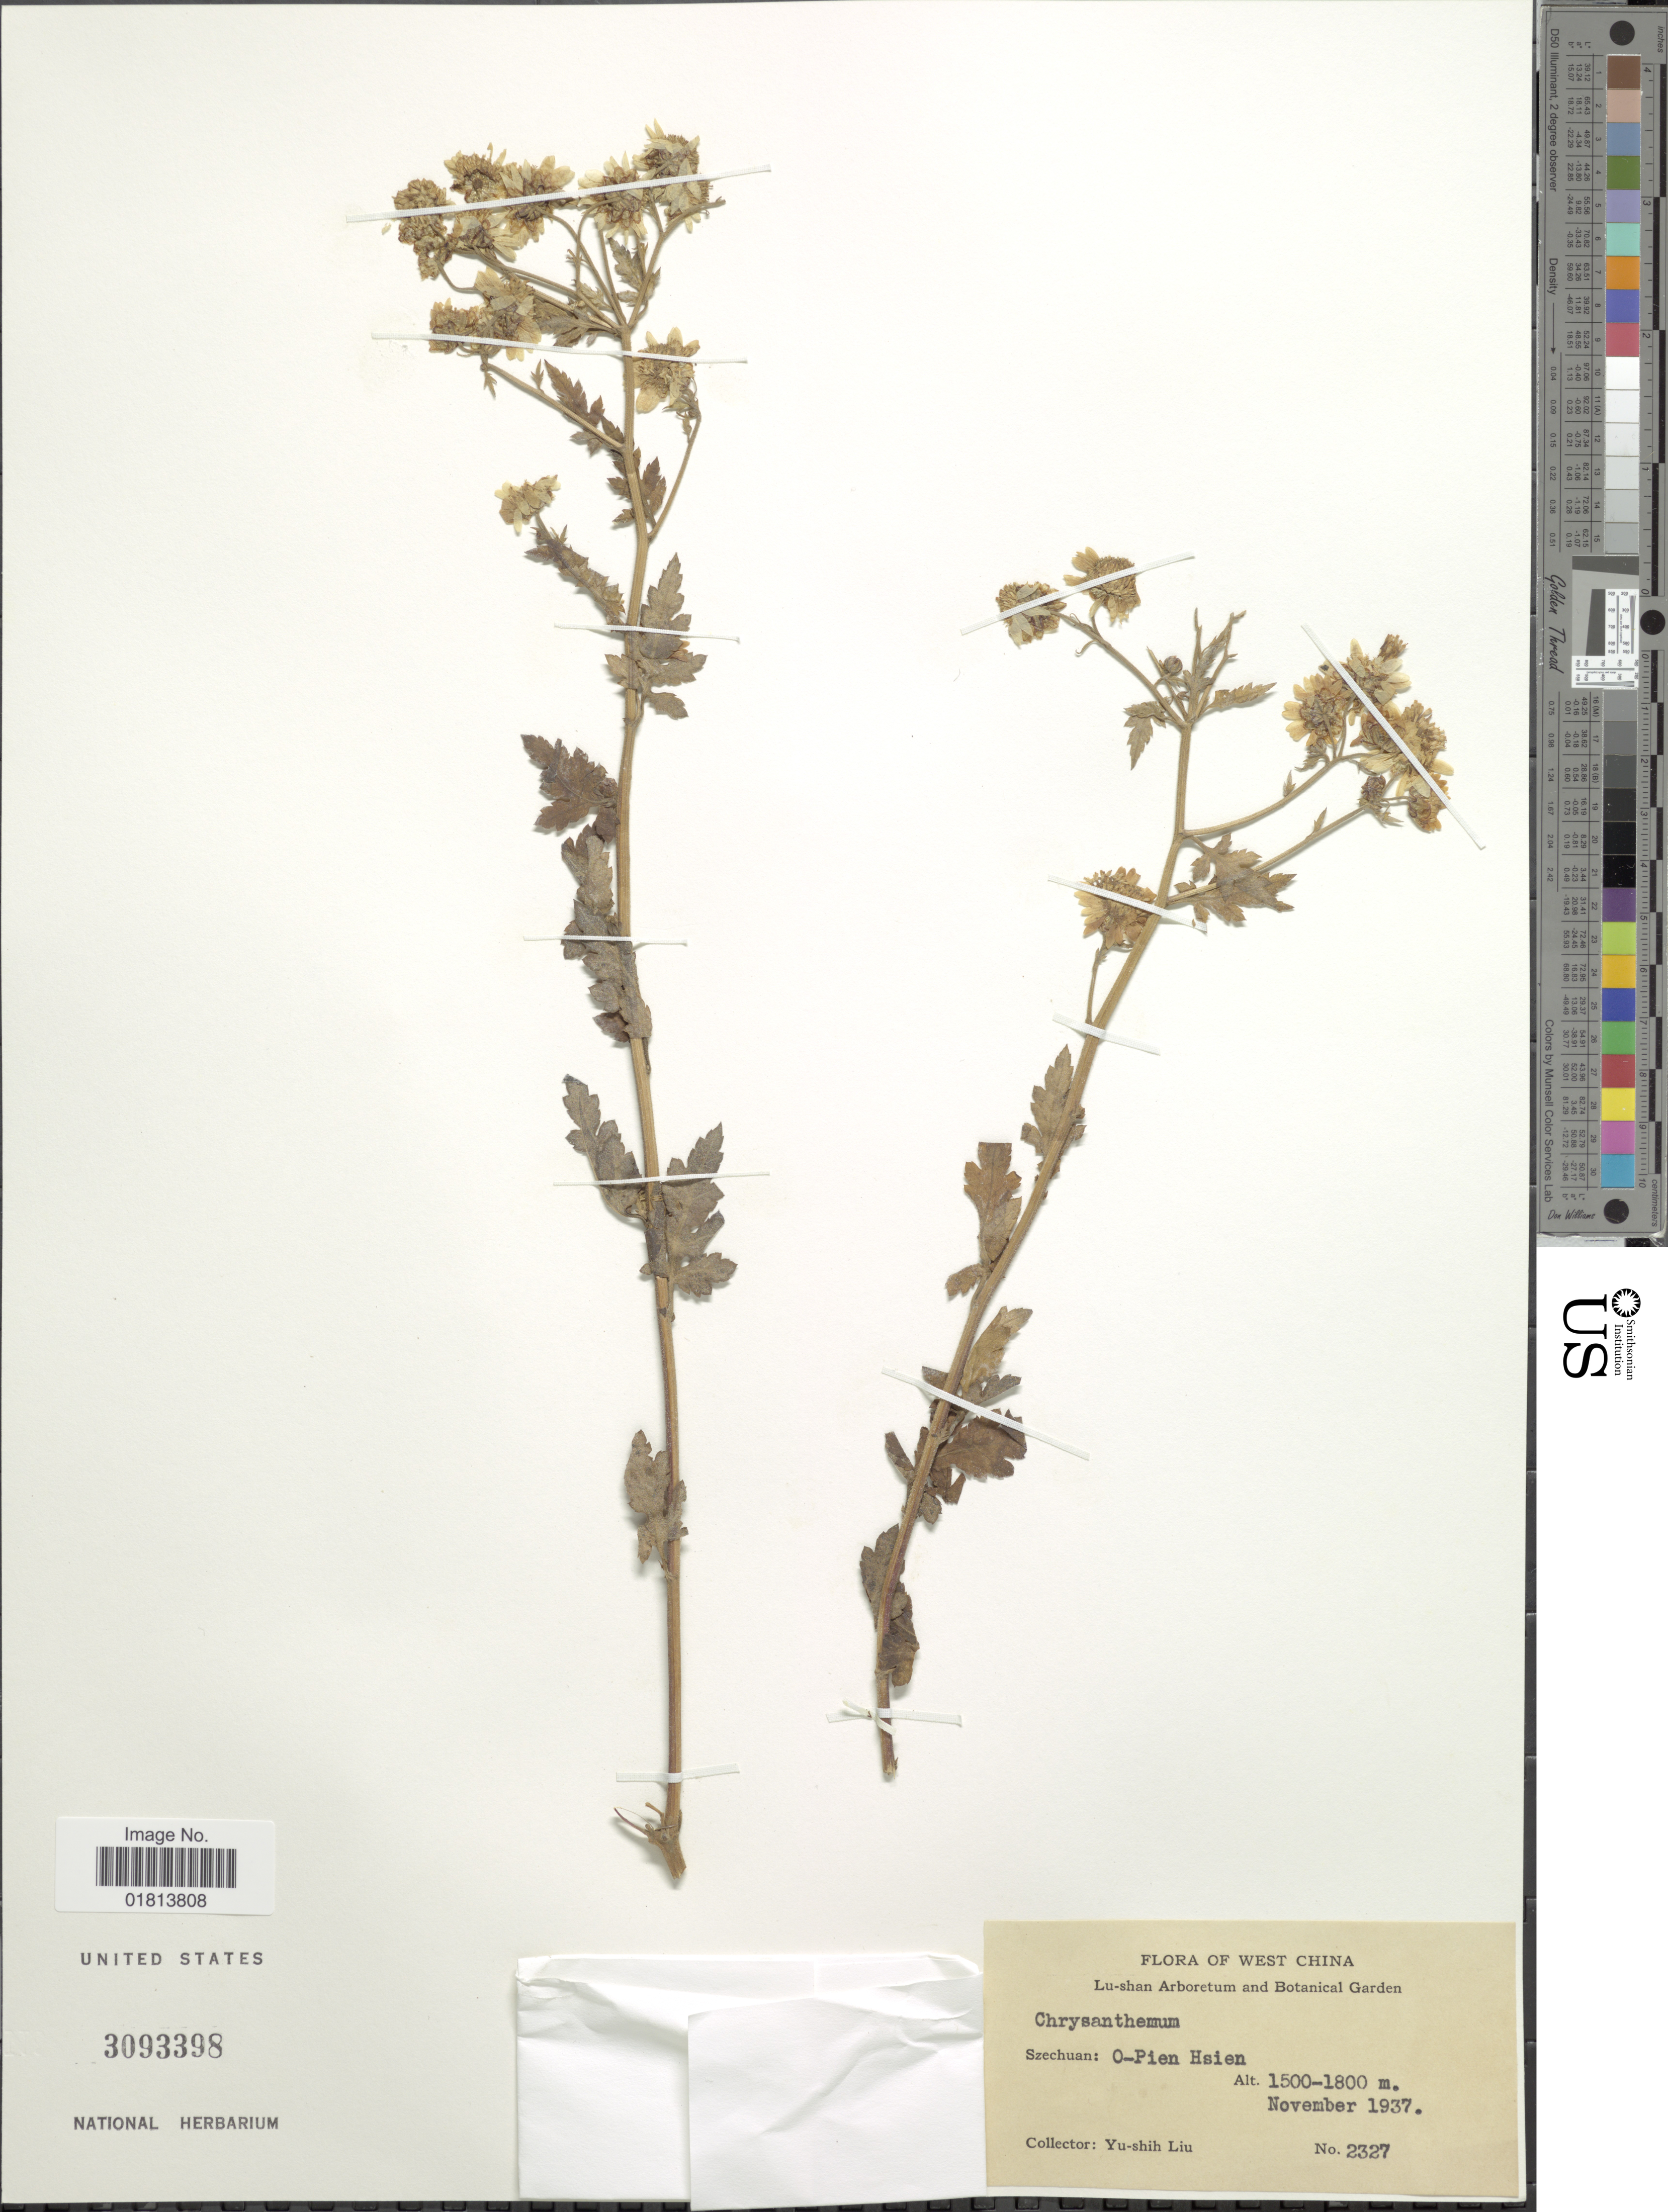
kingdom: Plantae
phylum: Tracheophyta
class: Magnoliopsida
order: Asterales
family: Asteraceae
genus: Dendranthema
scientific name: Dendranthema sp.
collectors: Y.-S. Liu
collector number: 2327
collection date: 1937-11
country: China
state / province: Sichuan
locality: Szechuan: O-Pien Hsien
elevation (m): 1500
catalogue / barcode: US 3093398